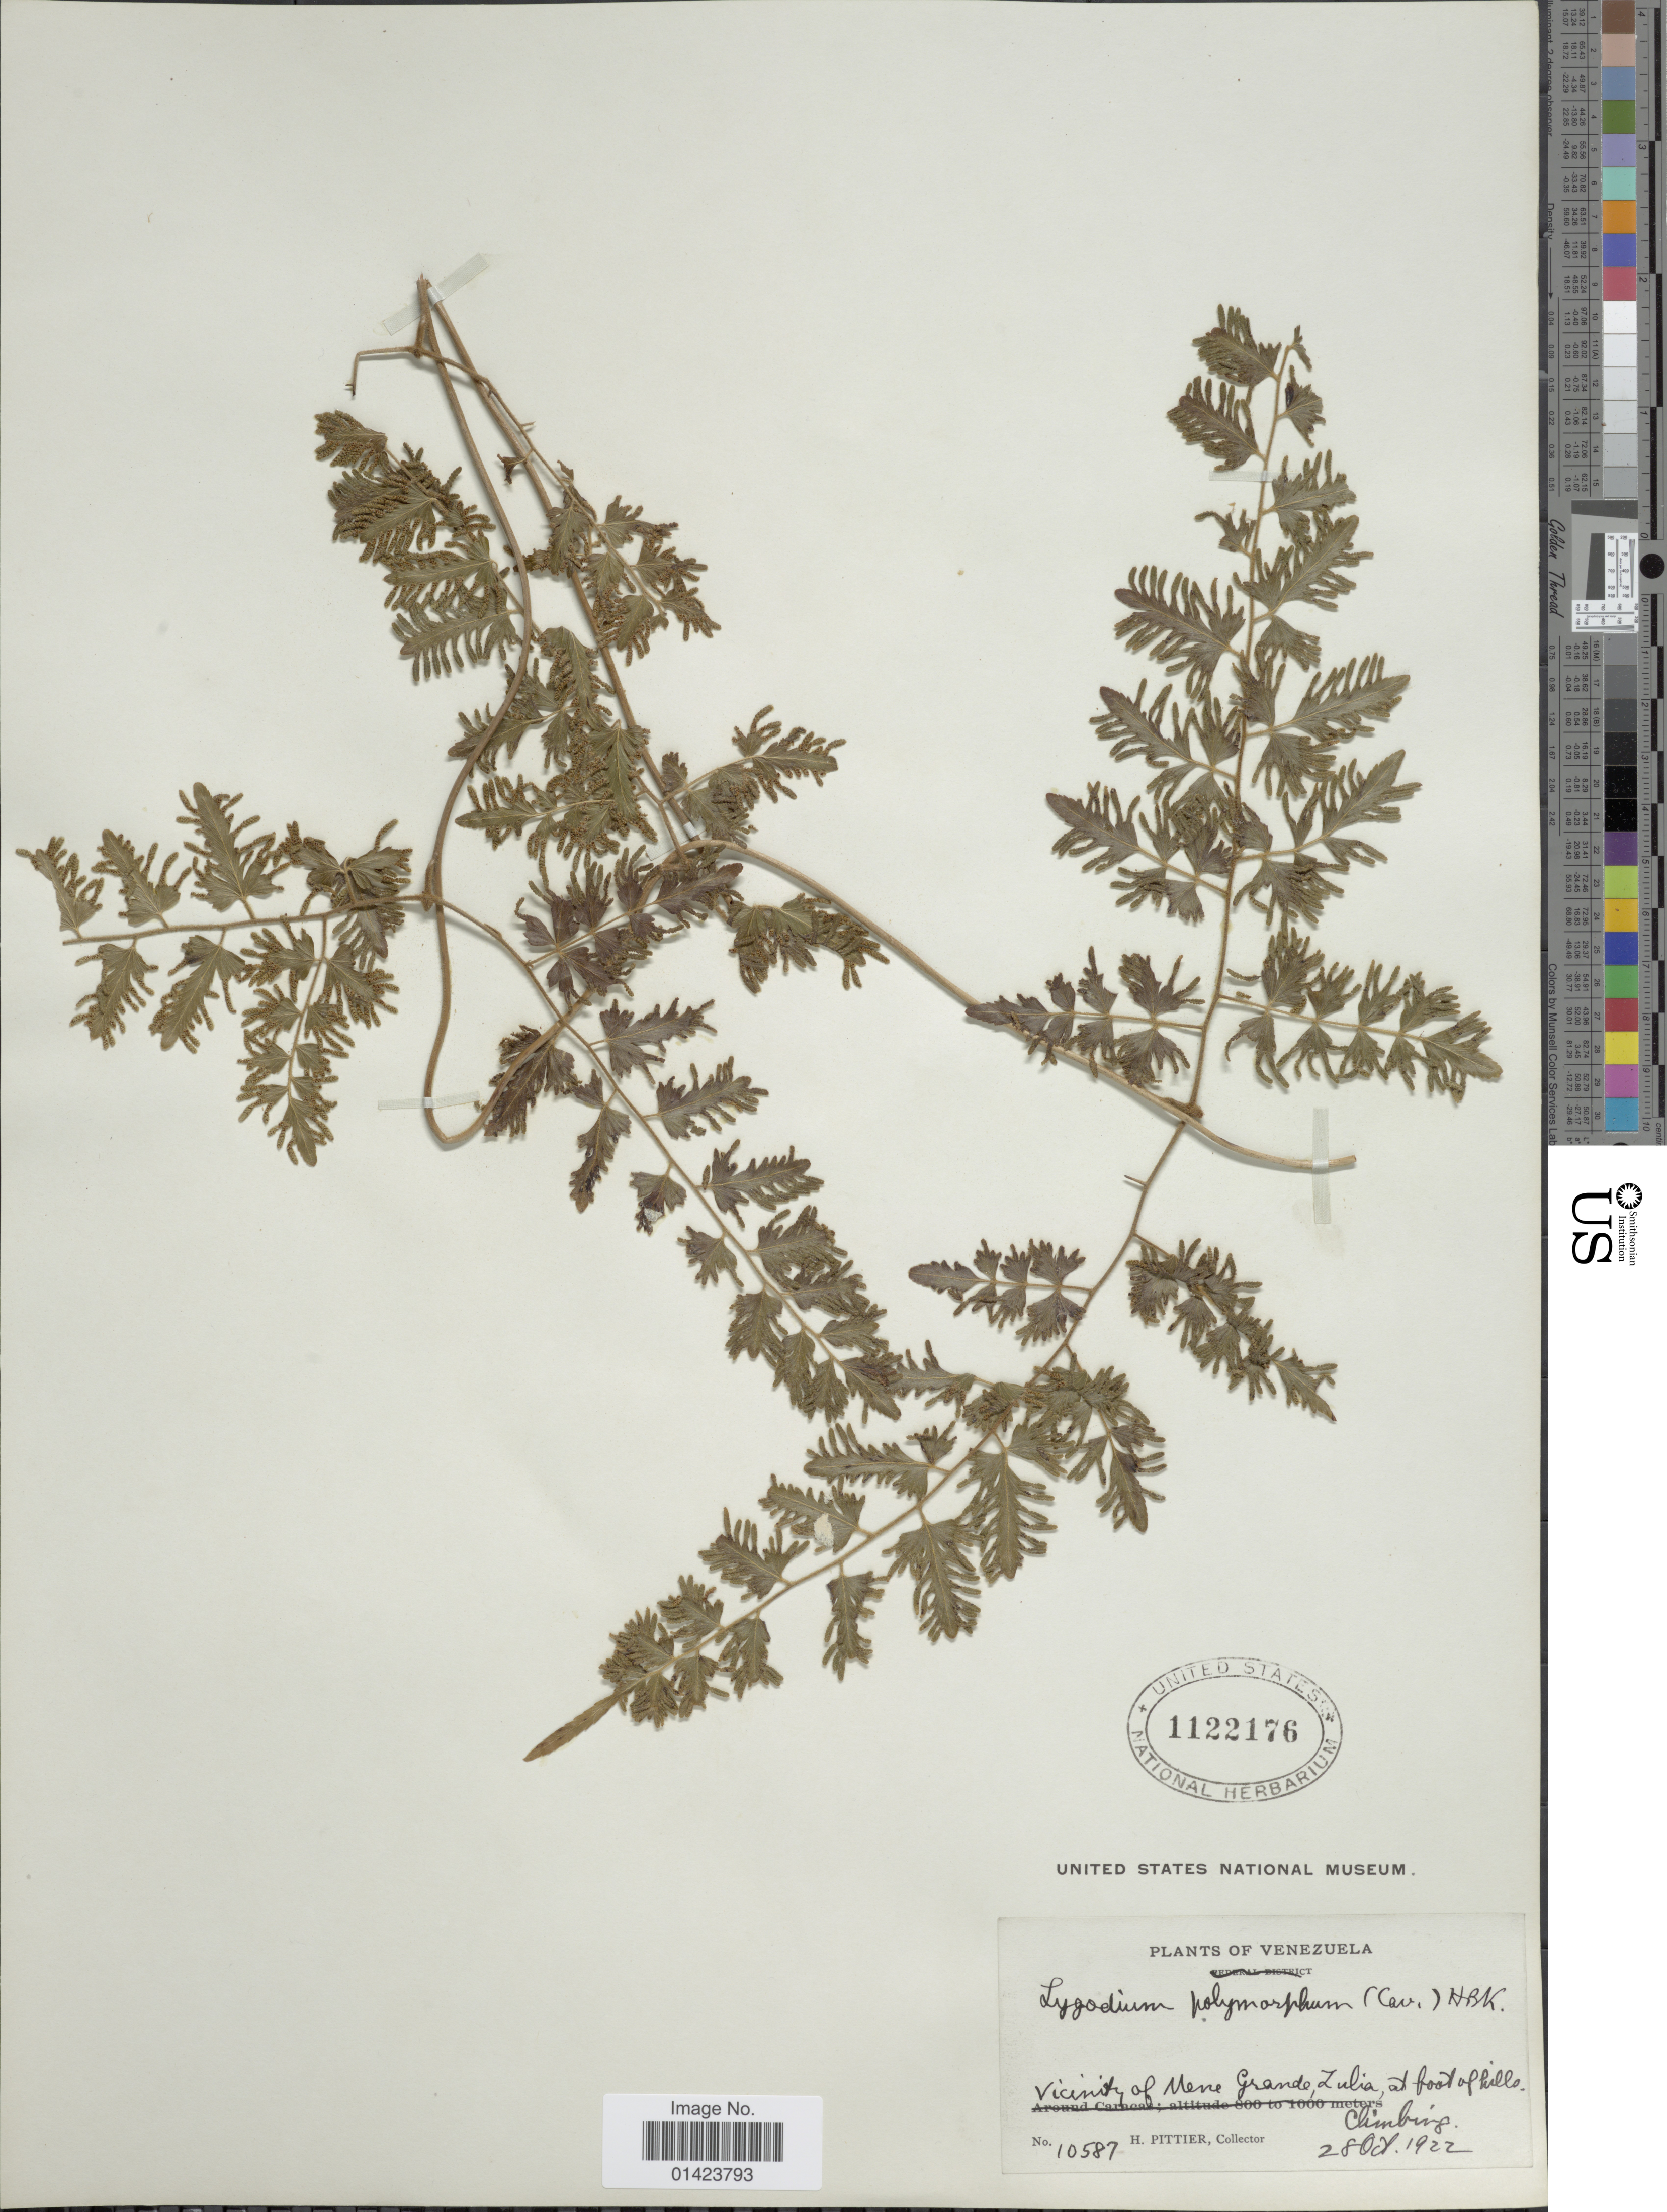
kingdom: Plantae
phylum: Tracheophyta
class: Polypodiopsida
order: Schizaeales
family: Lygodiaceae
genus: Lygodium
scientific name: Lygodium venustum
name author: Sw.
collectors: H. F. Pittier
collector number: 10587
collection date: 1922-10-28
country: Venezuela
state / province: Zulia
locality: Vicinity of Mene Grande Zulia at foot of hills, climbing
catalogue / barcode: US 1122176